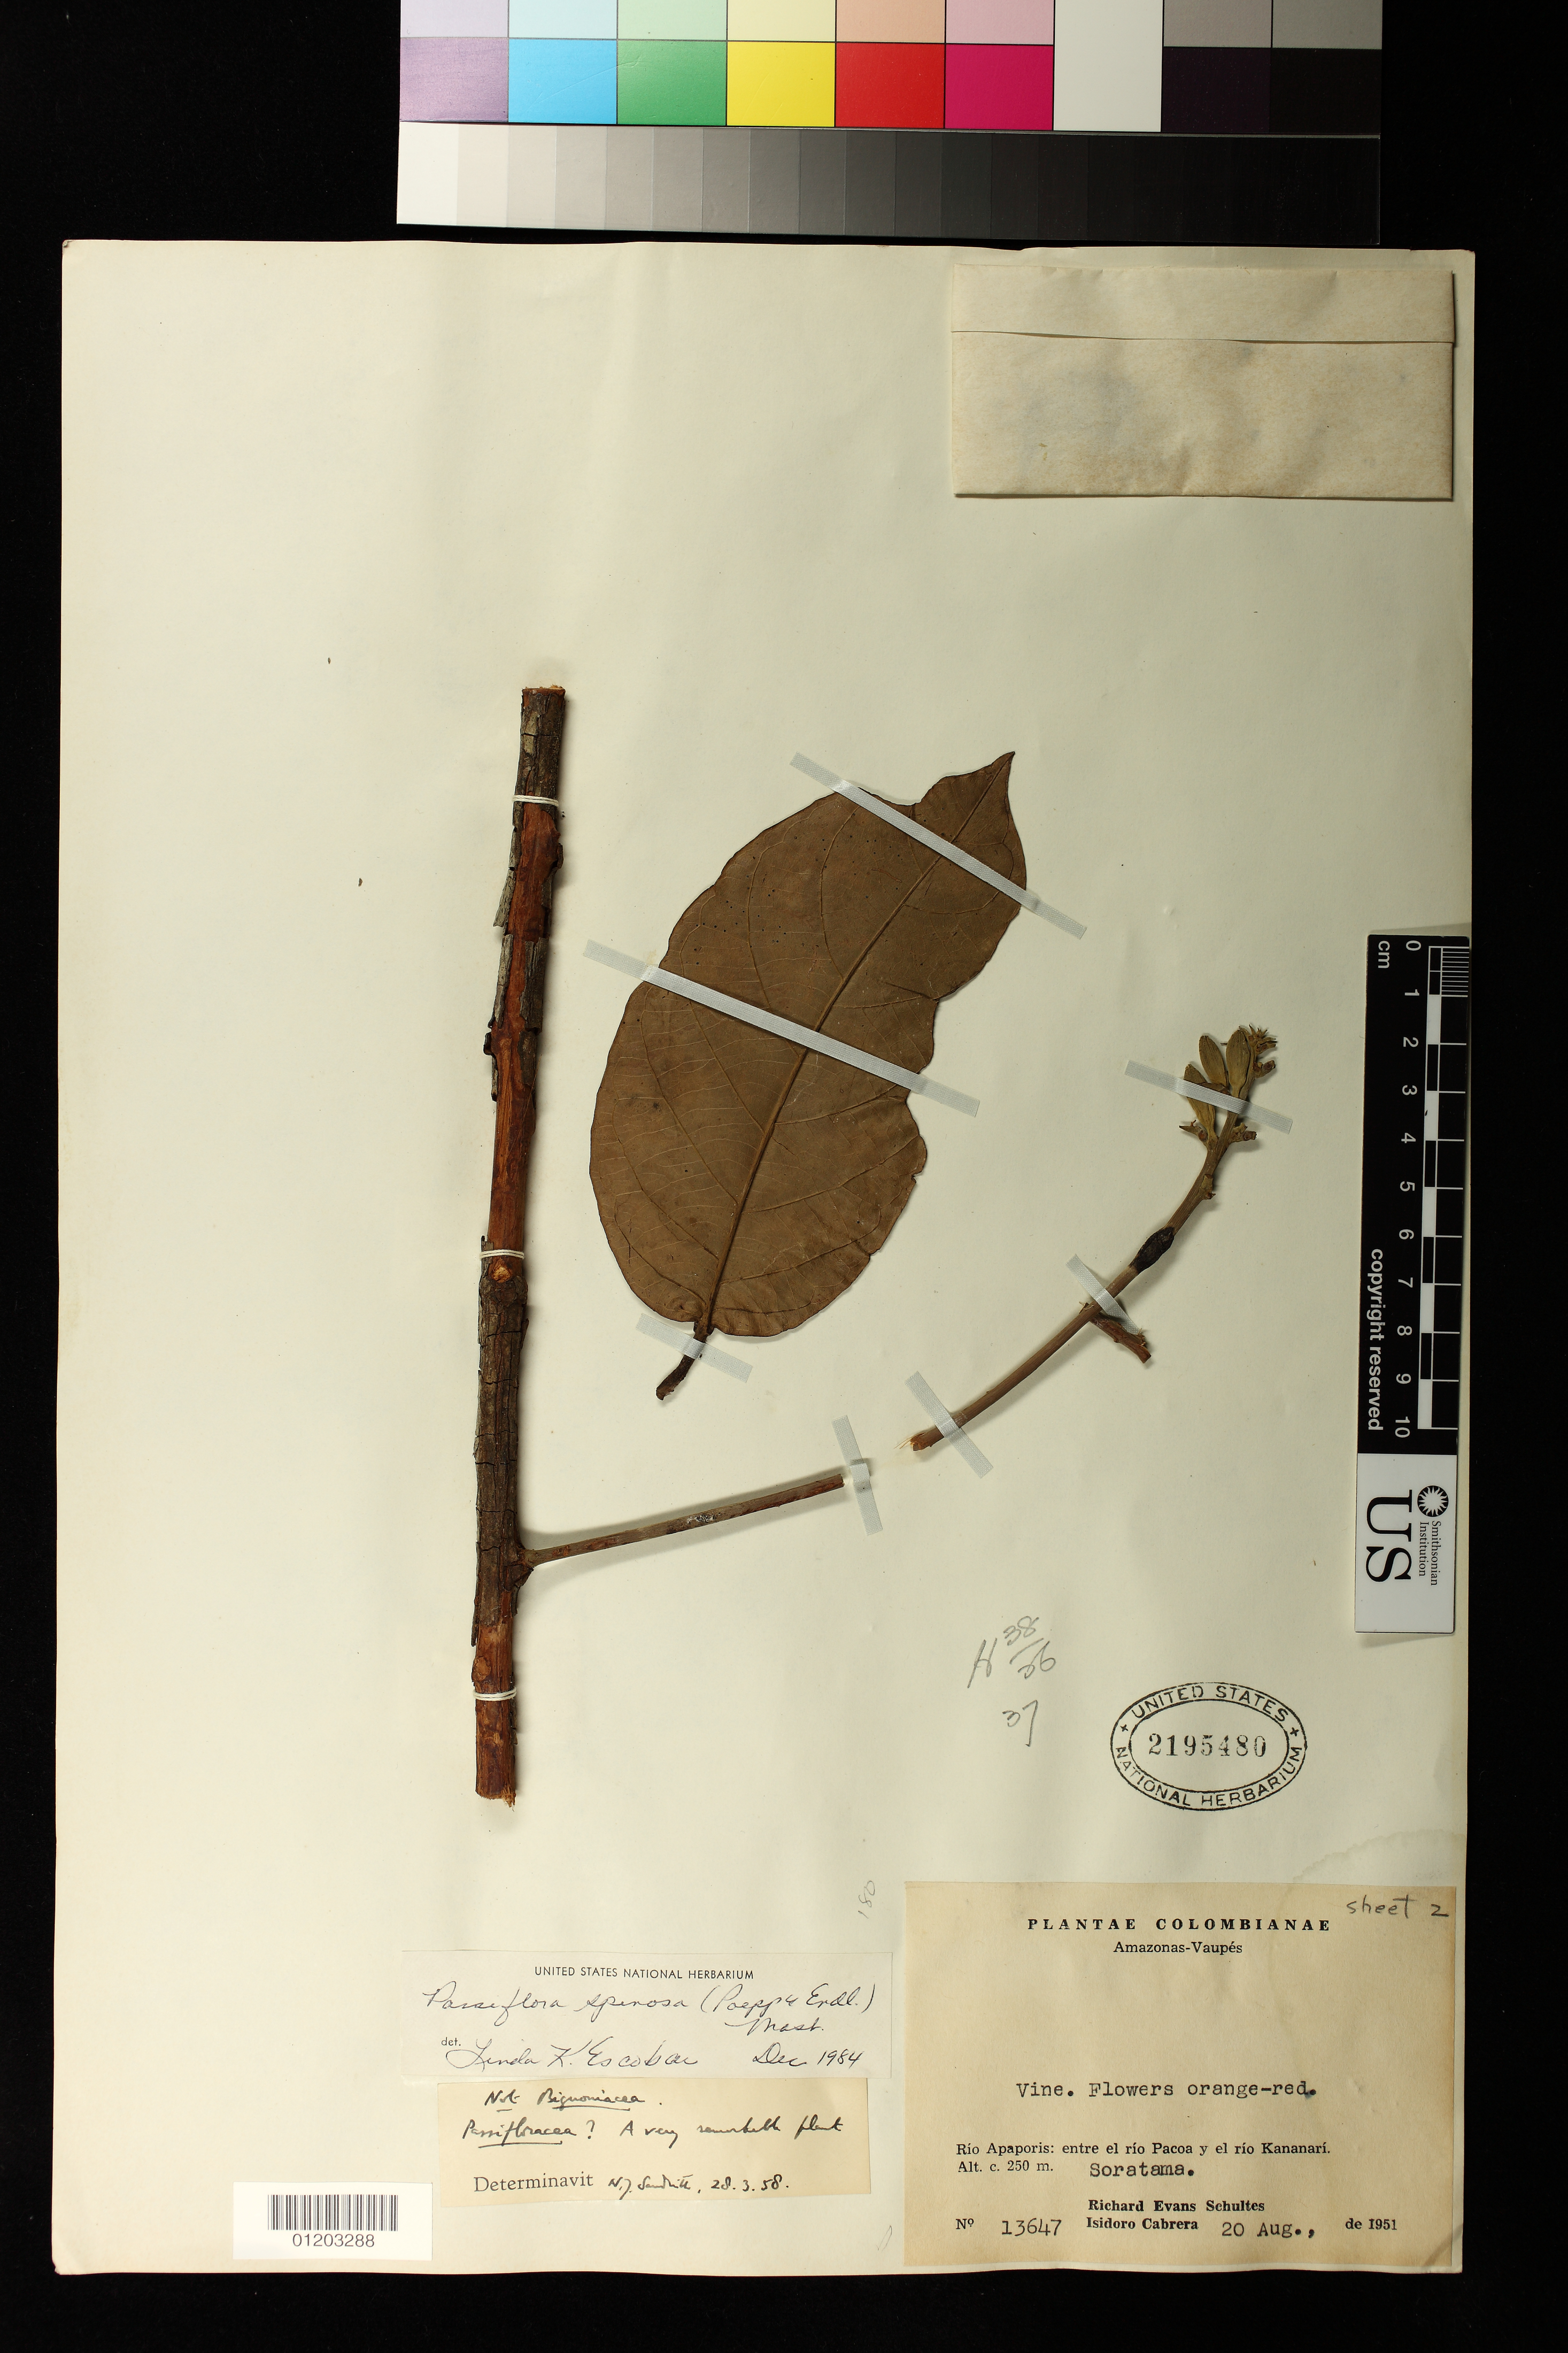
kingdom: Plantae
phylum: Tracheophyta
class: Magnoliopsida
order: Malpighiales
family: Passifloraceae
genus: Passiflora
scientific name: Passiflora spinosa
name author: (Poepp. & Endl.) Mast.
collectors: R. E. Schultes & I. Cabrera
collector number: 13647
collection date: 1951-08-20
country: Colombia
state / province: Vaupes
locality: Rio Apaporis: entre el rio Racoa y el rio Kauanari. Soratama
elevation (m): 250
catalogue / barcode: US 2195480